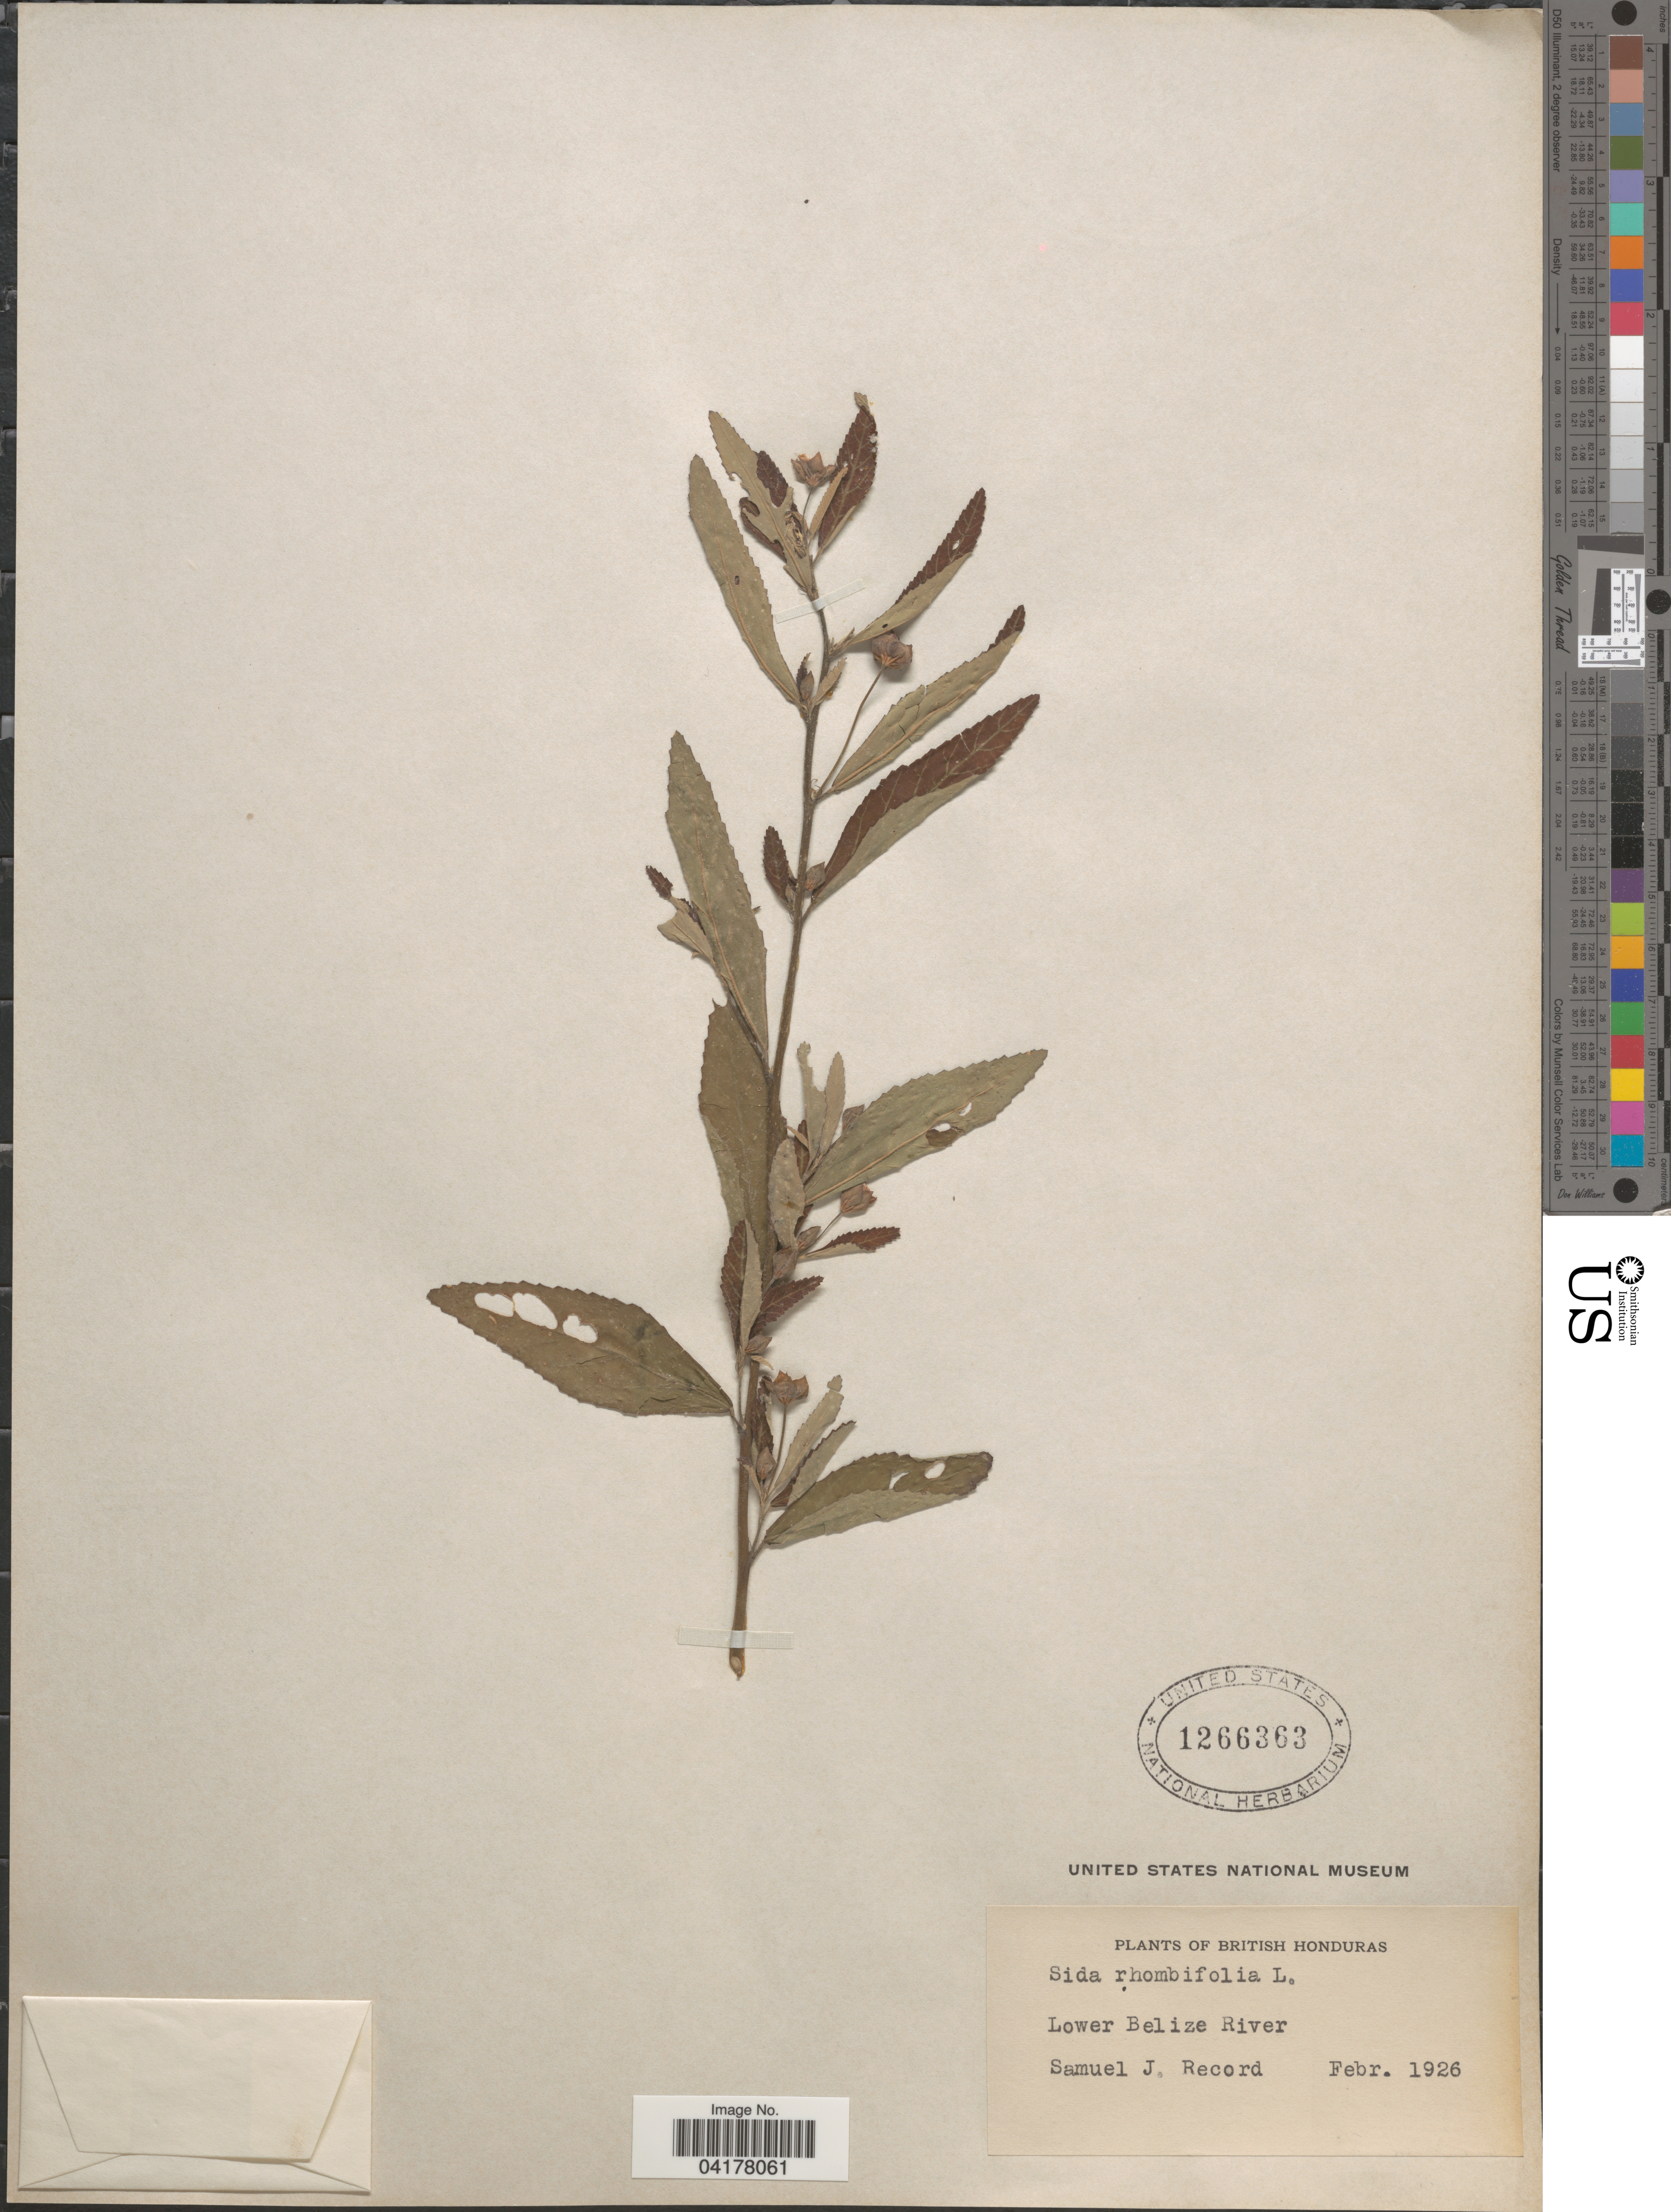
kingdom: Plantae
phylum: Tracheophyta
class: Magnoliopsida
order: Malvales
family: Malvaceae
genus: Sida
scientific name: Sida rhombifolia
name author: L.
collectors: S. J. Record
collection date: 1926-02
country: Belize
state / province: Belize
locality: British Honduras. Lower Belize River.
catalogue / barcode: US 1266363